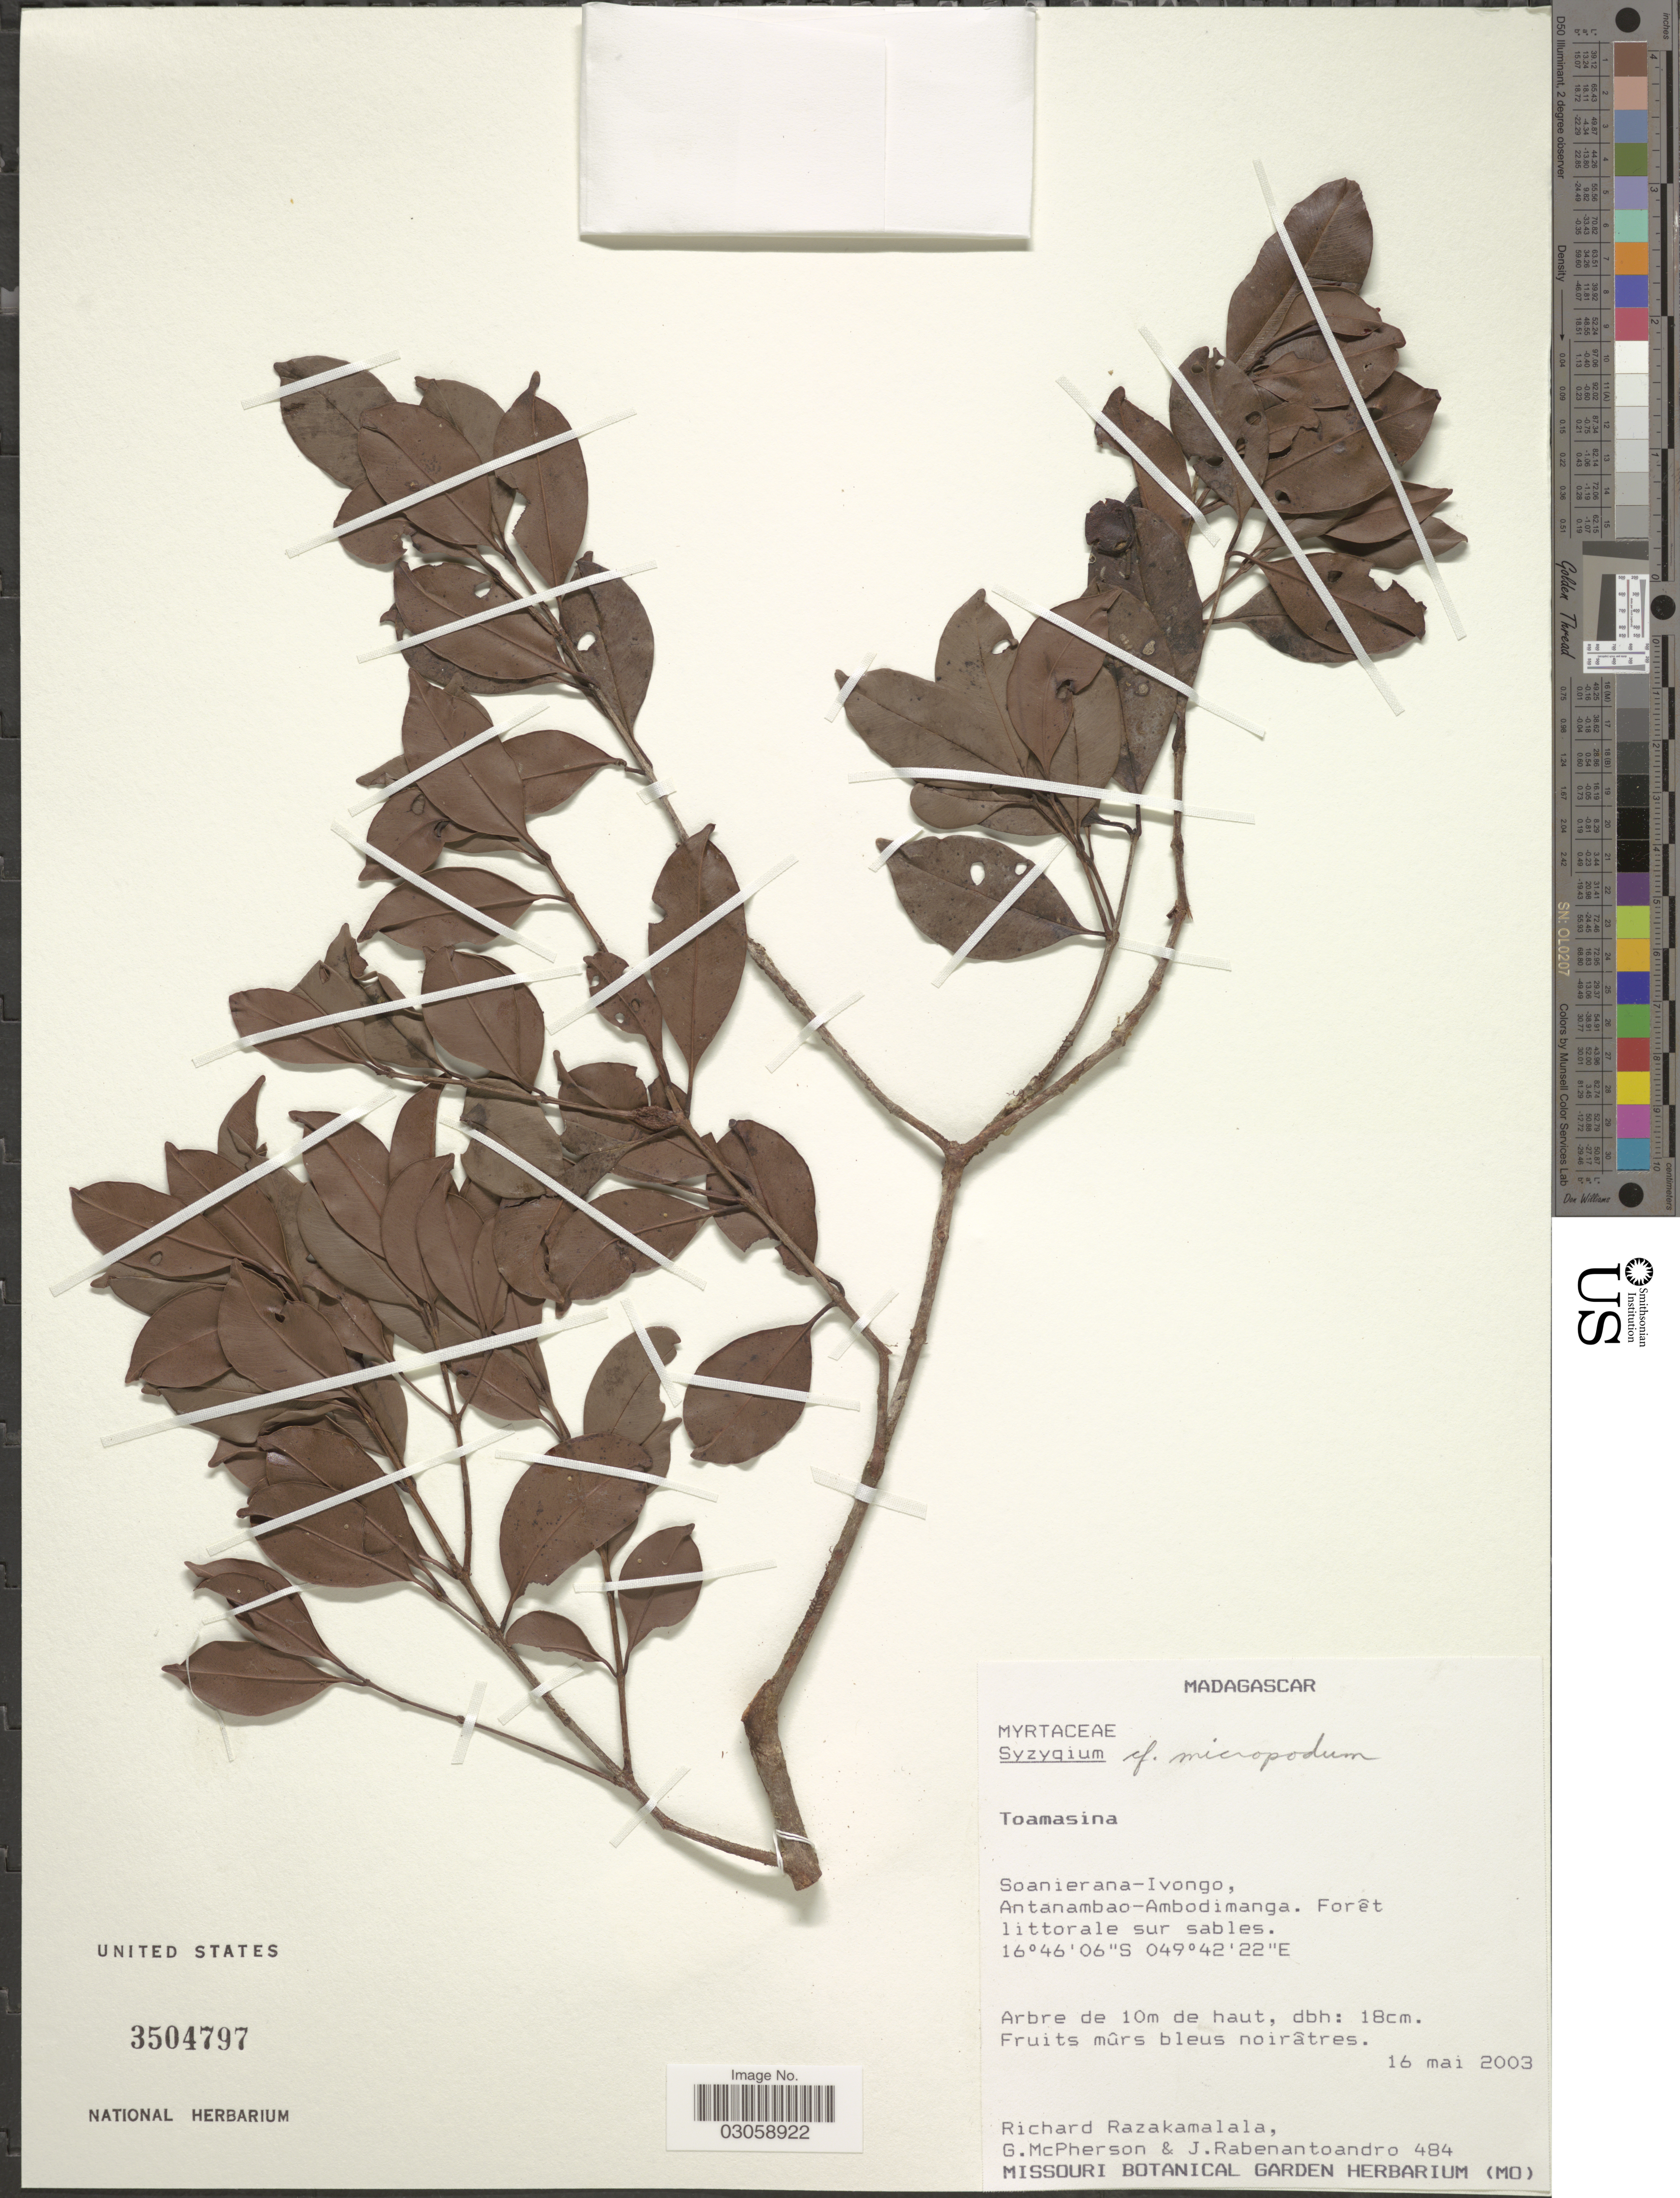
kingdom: Plantae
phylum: Tracheophyta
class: Magnoliopsida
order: Myrtales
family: Myrtaceae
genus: Syzygium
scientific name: Syzygium micropodum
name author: (Baker) Labat & Schatz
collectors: R. Razakamalala, G. McPherson & J. Rabenantoandro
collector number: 484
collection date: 2003-05-16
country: Madagascar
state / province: Analanjirofo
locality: Soanierana-Ivongo, Antanambao-Ambodimanga.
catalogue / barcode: US 3504797